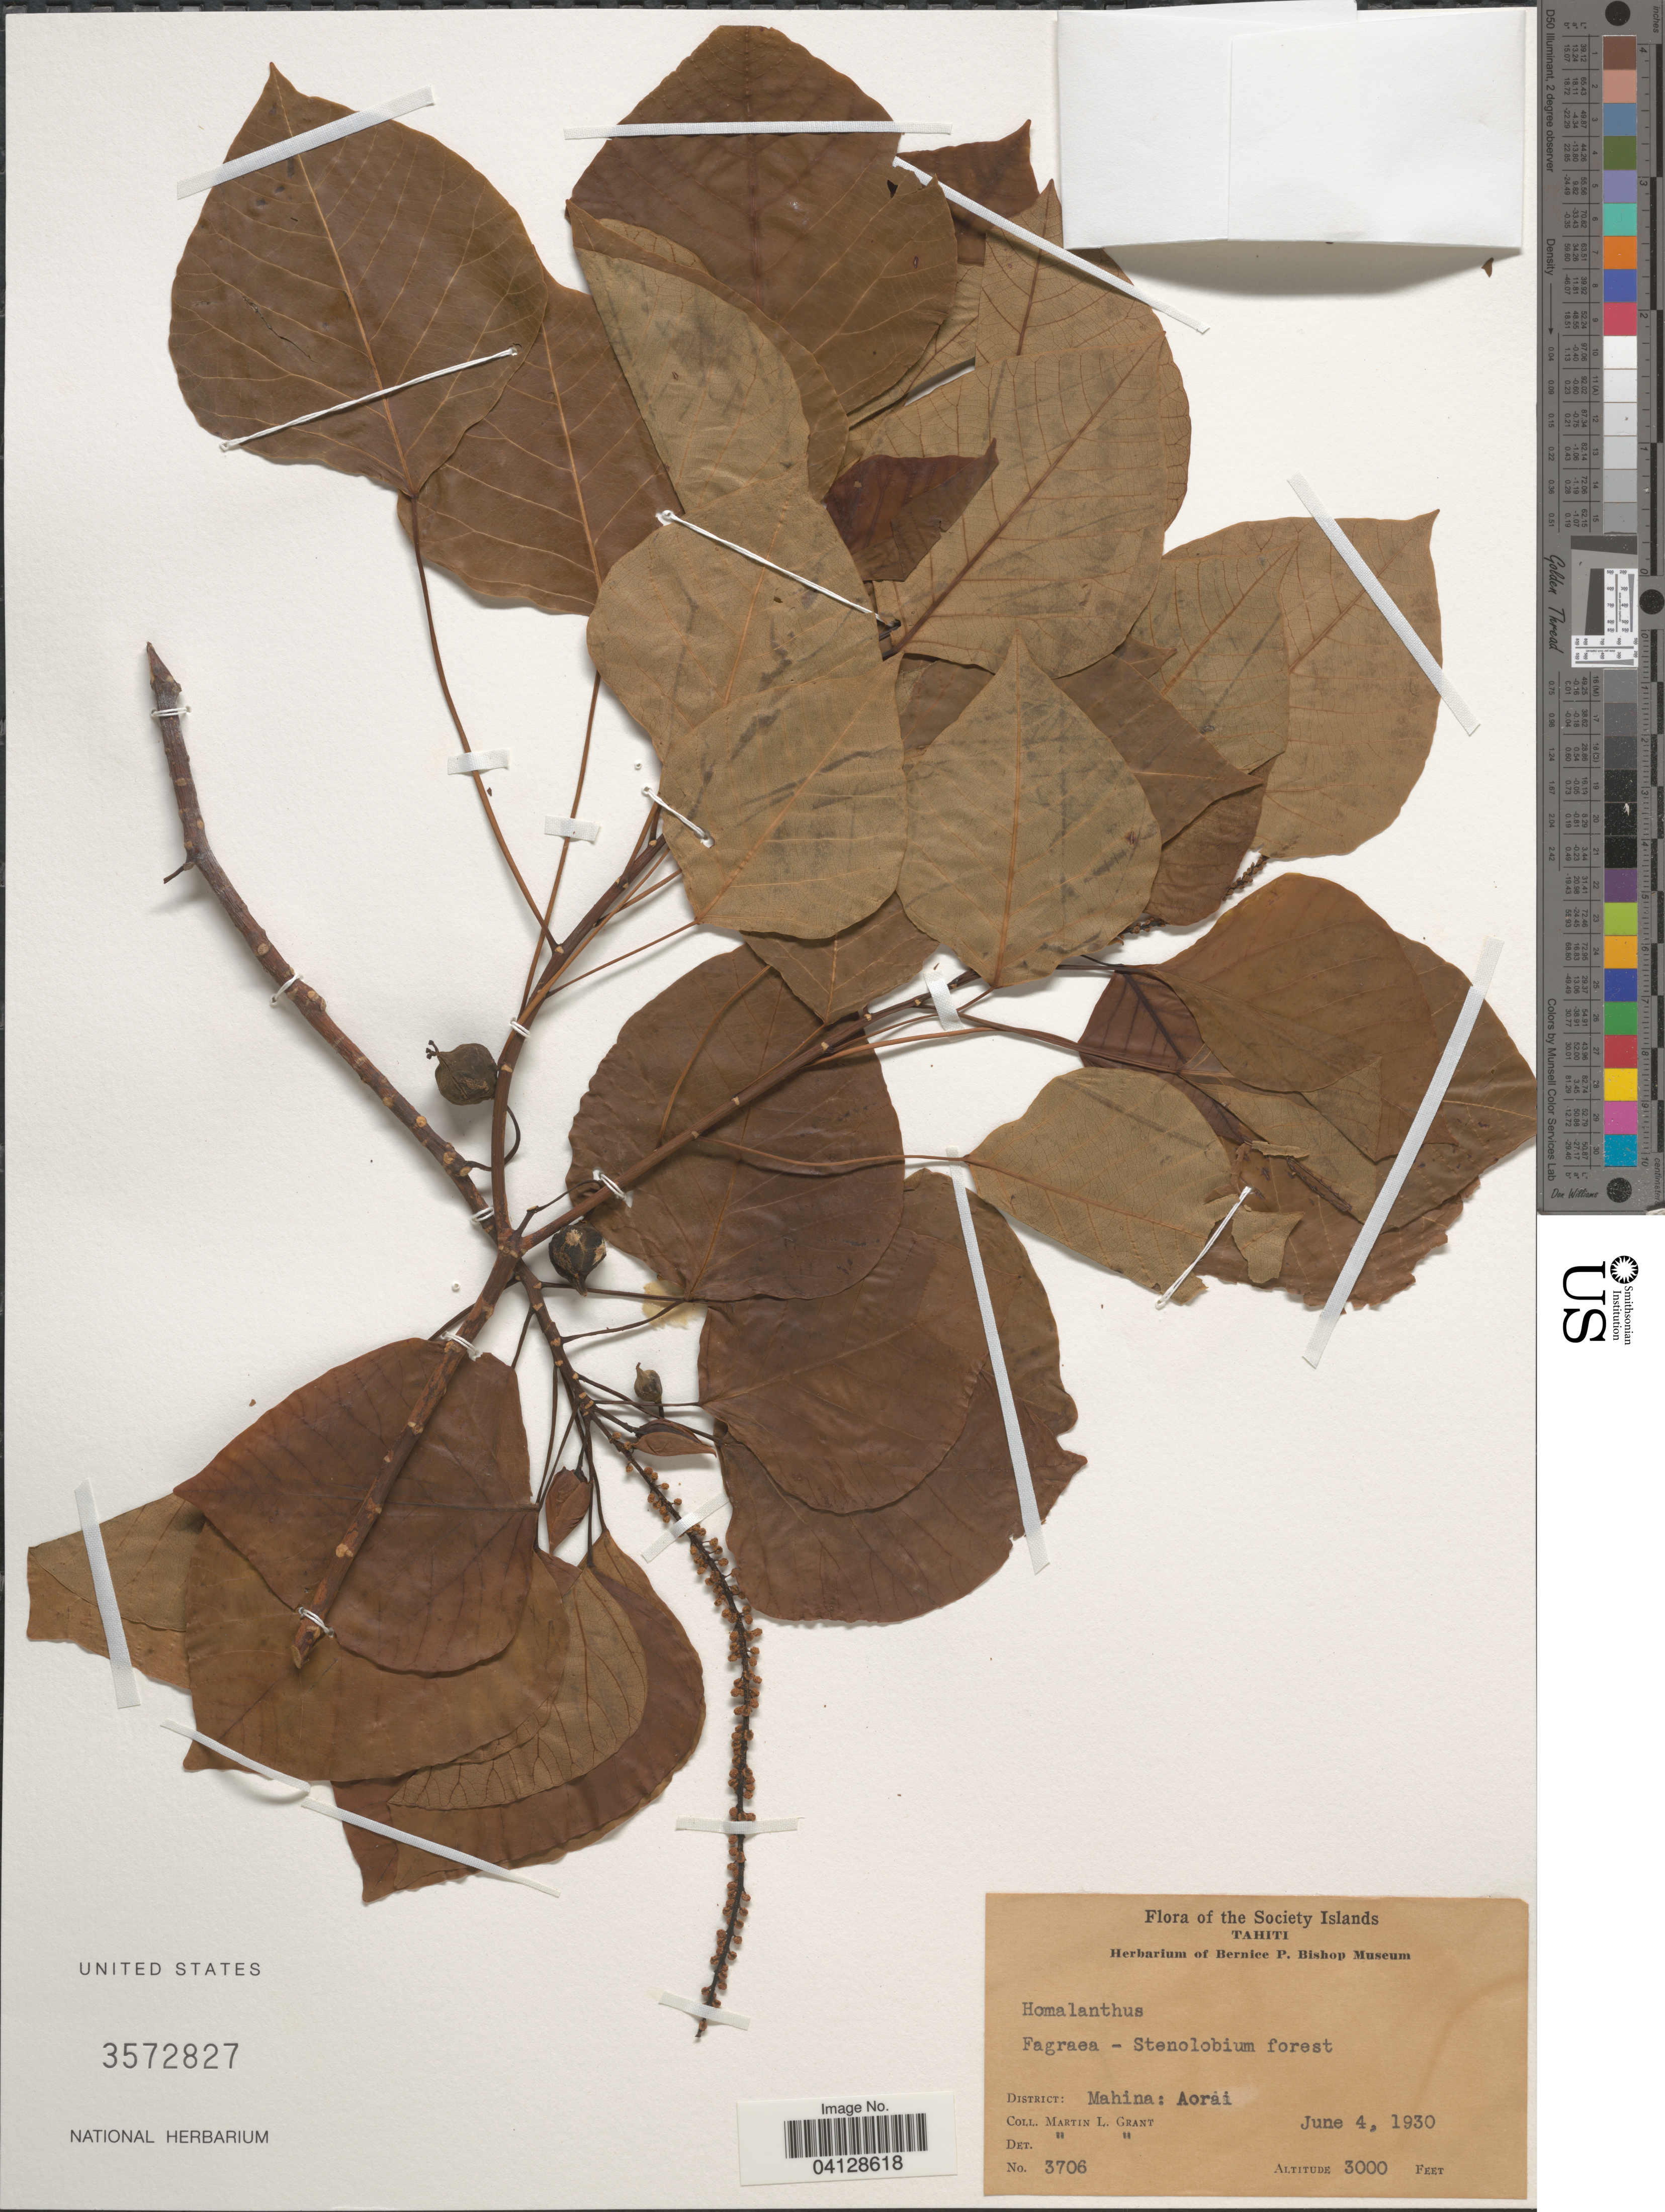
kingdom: Plantae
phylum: Tracheophyta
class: Magnoliopsida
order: Malpighiales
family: Euphorbiaceae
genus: Homalanthus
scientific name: Homalanthus sp.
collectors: M. L. Grant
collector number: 3706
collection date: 1930-06-04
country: French Polynesia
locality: Society Islands. Tahiti. District: Mahina: Aorai.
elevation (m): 914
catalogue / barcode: US 3572827